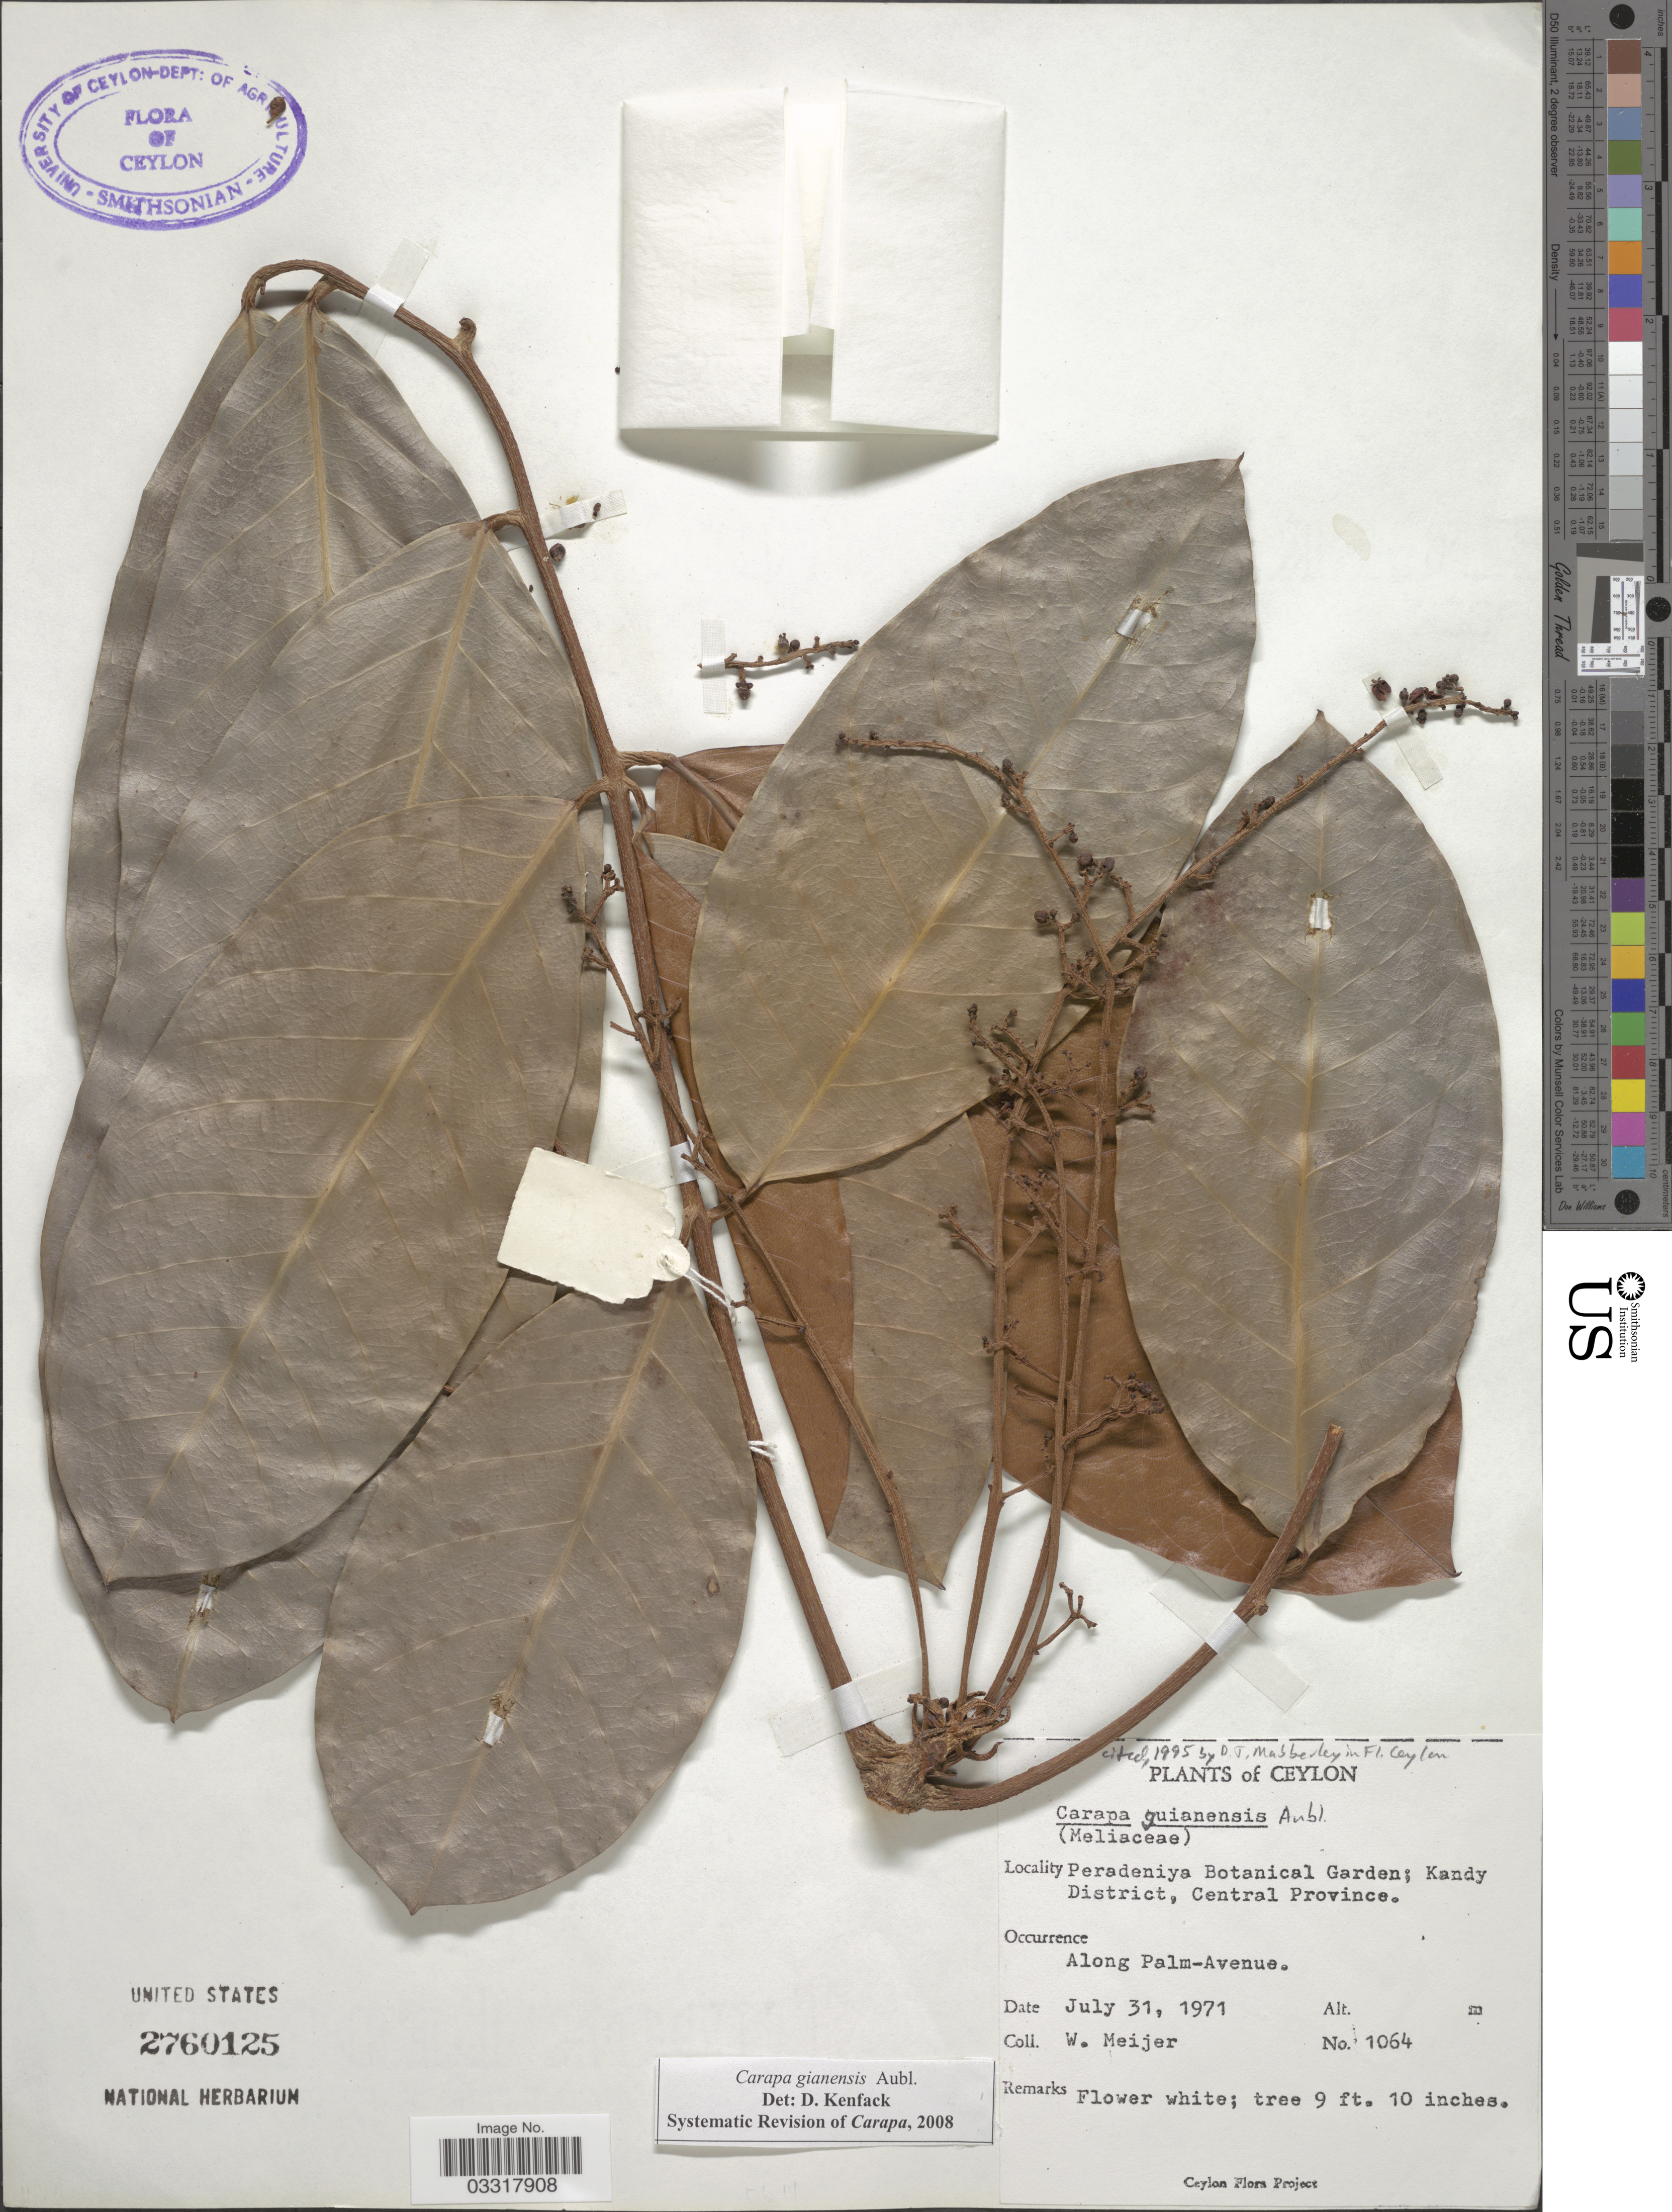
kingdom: Plantae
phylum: Tracheophyta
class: Magnoliopsida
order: Sapindales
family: Meliaceae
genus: Carapa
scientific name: Carapa guianensis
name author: Aubl.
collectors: W. Meijer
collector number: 1064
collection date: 1971-07-31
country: Sri Lanka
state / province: Central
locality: Ceylon. Peradeniya Botanical Garden; Kandy District. Along Palm-Avenue.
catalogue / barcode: US 2760125